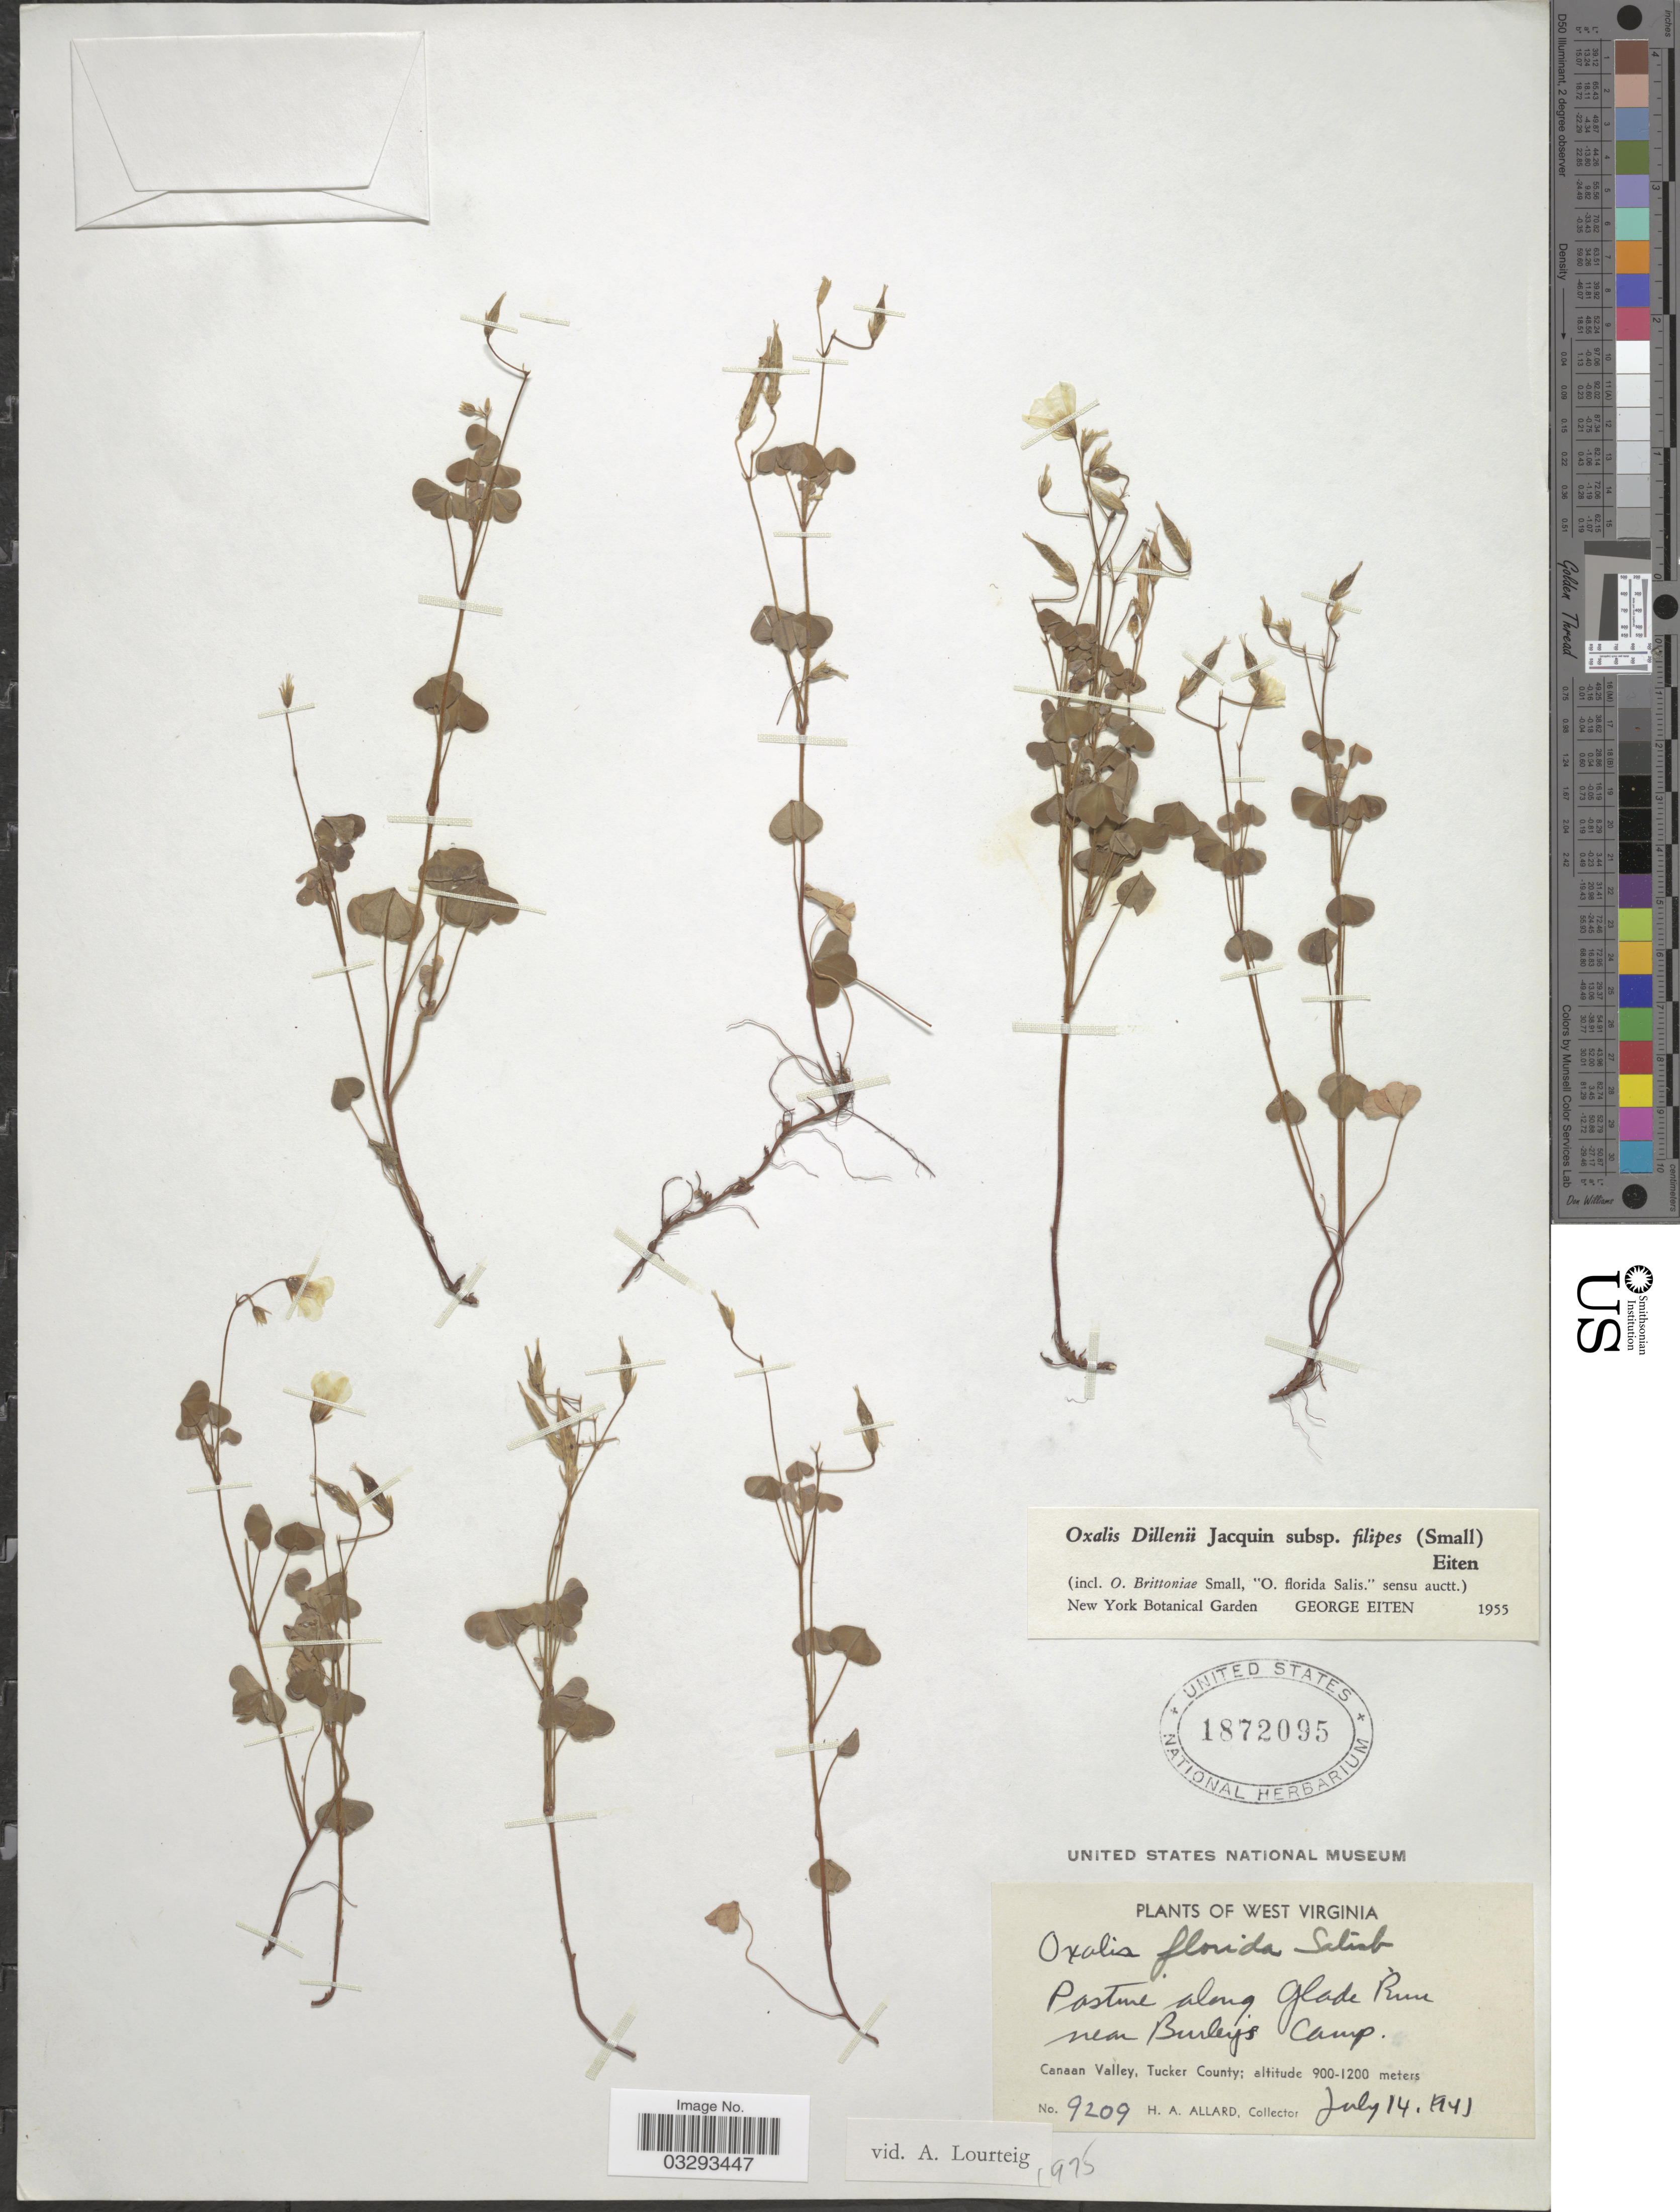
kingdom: Plantae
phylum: Tracheophyta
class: Magnoliopsida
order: Oxalidales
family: Oxalidaceae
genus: Oxalis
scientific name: Oxalis florida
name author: Salisb.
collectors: H. A. Allard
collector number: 9209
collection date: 1941-07-14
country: United States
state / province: West Virginia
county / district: Tucker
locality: Pasture along Glade Run near Burley's Camp. Canaan Valley, Tucker County.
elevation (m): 900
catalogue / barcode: US 1872095